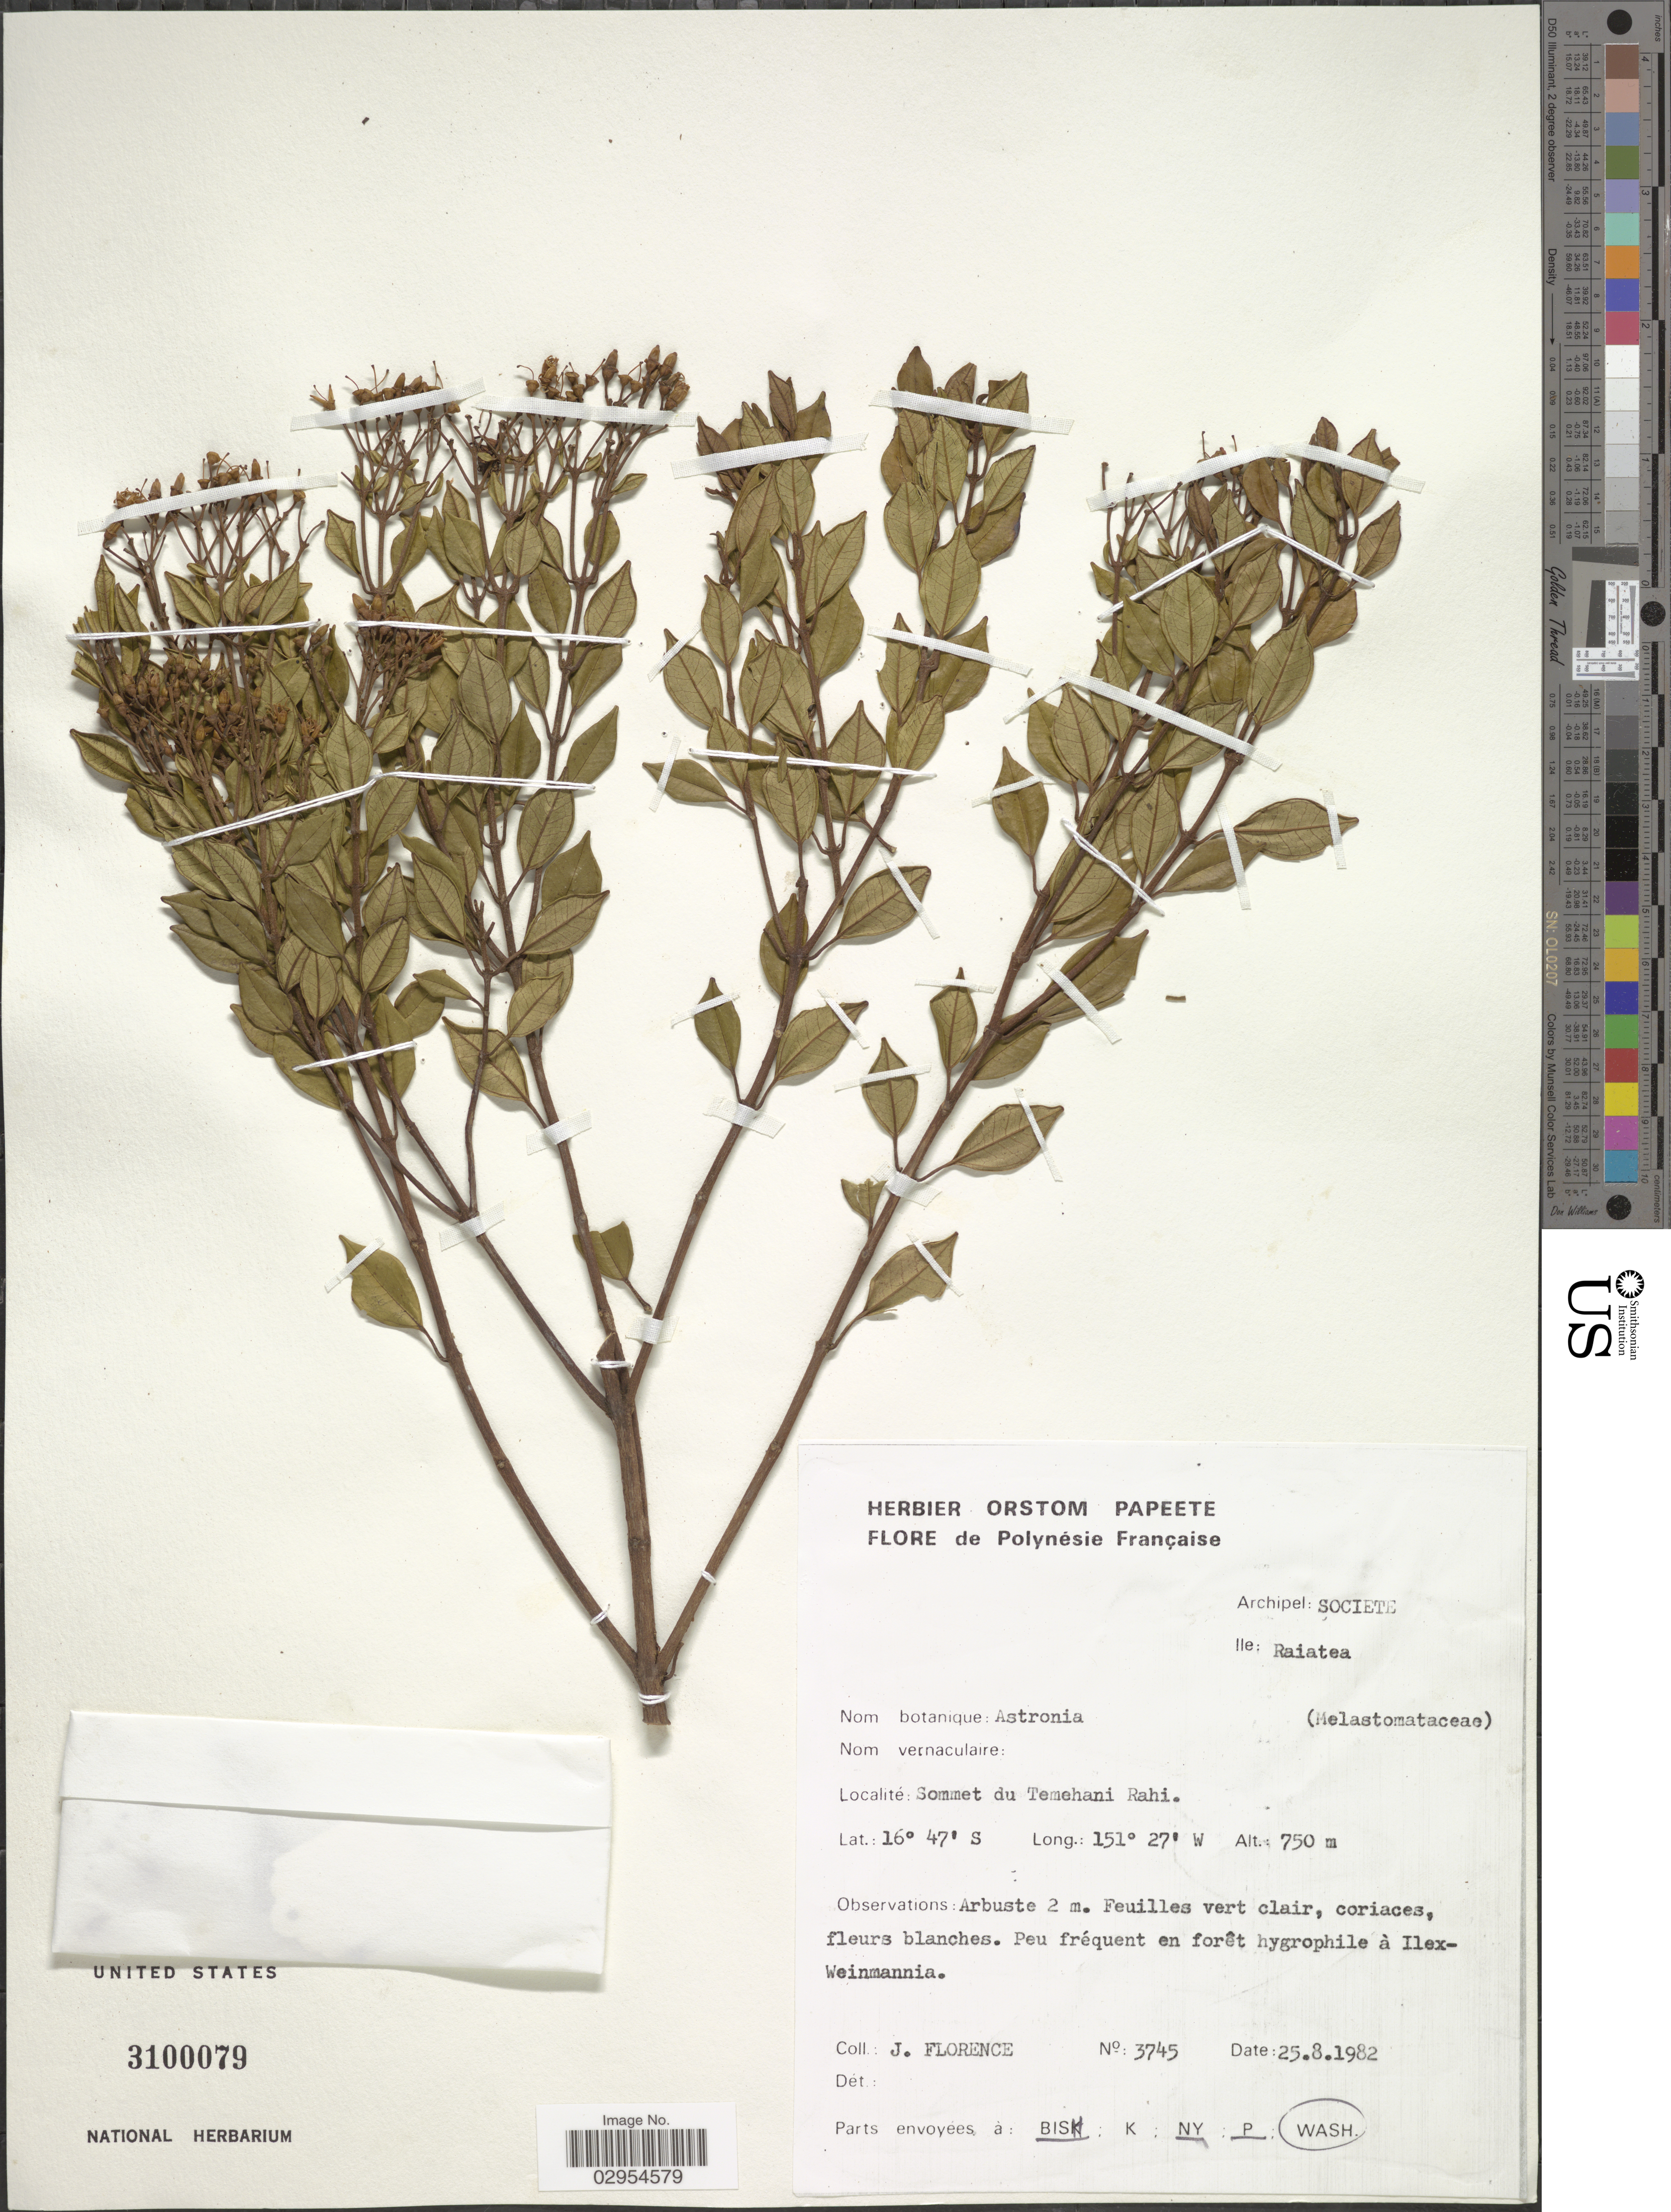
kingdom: Plantae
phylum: Tracheophyta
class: Magnoliopsida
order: Myrtales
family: Melastomataceae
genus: Astronia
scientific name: Astronia sp.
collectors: J. Florence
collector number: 3745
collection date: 1982-08-25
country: French Polynesia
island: Raiatea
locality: Polynésie Française. Archipel: Societe. Ile: Raiatea. Sommet du Temehani Rahi.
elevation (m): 750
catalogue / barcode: US 3100079